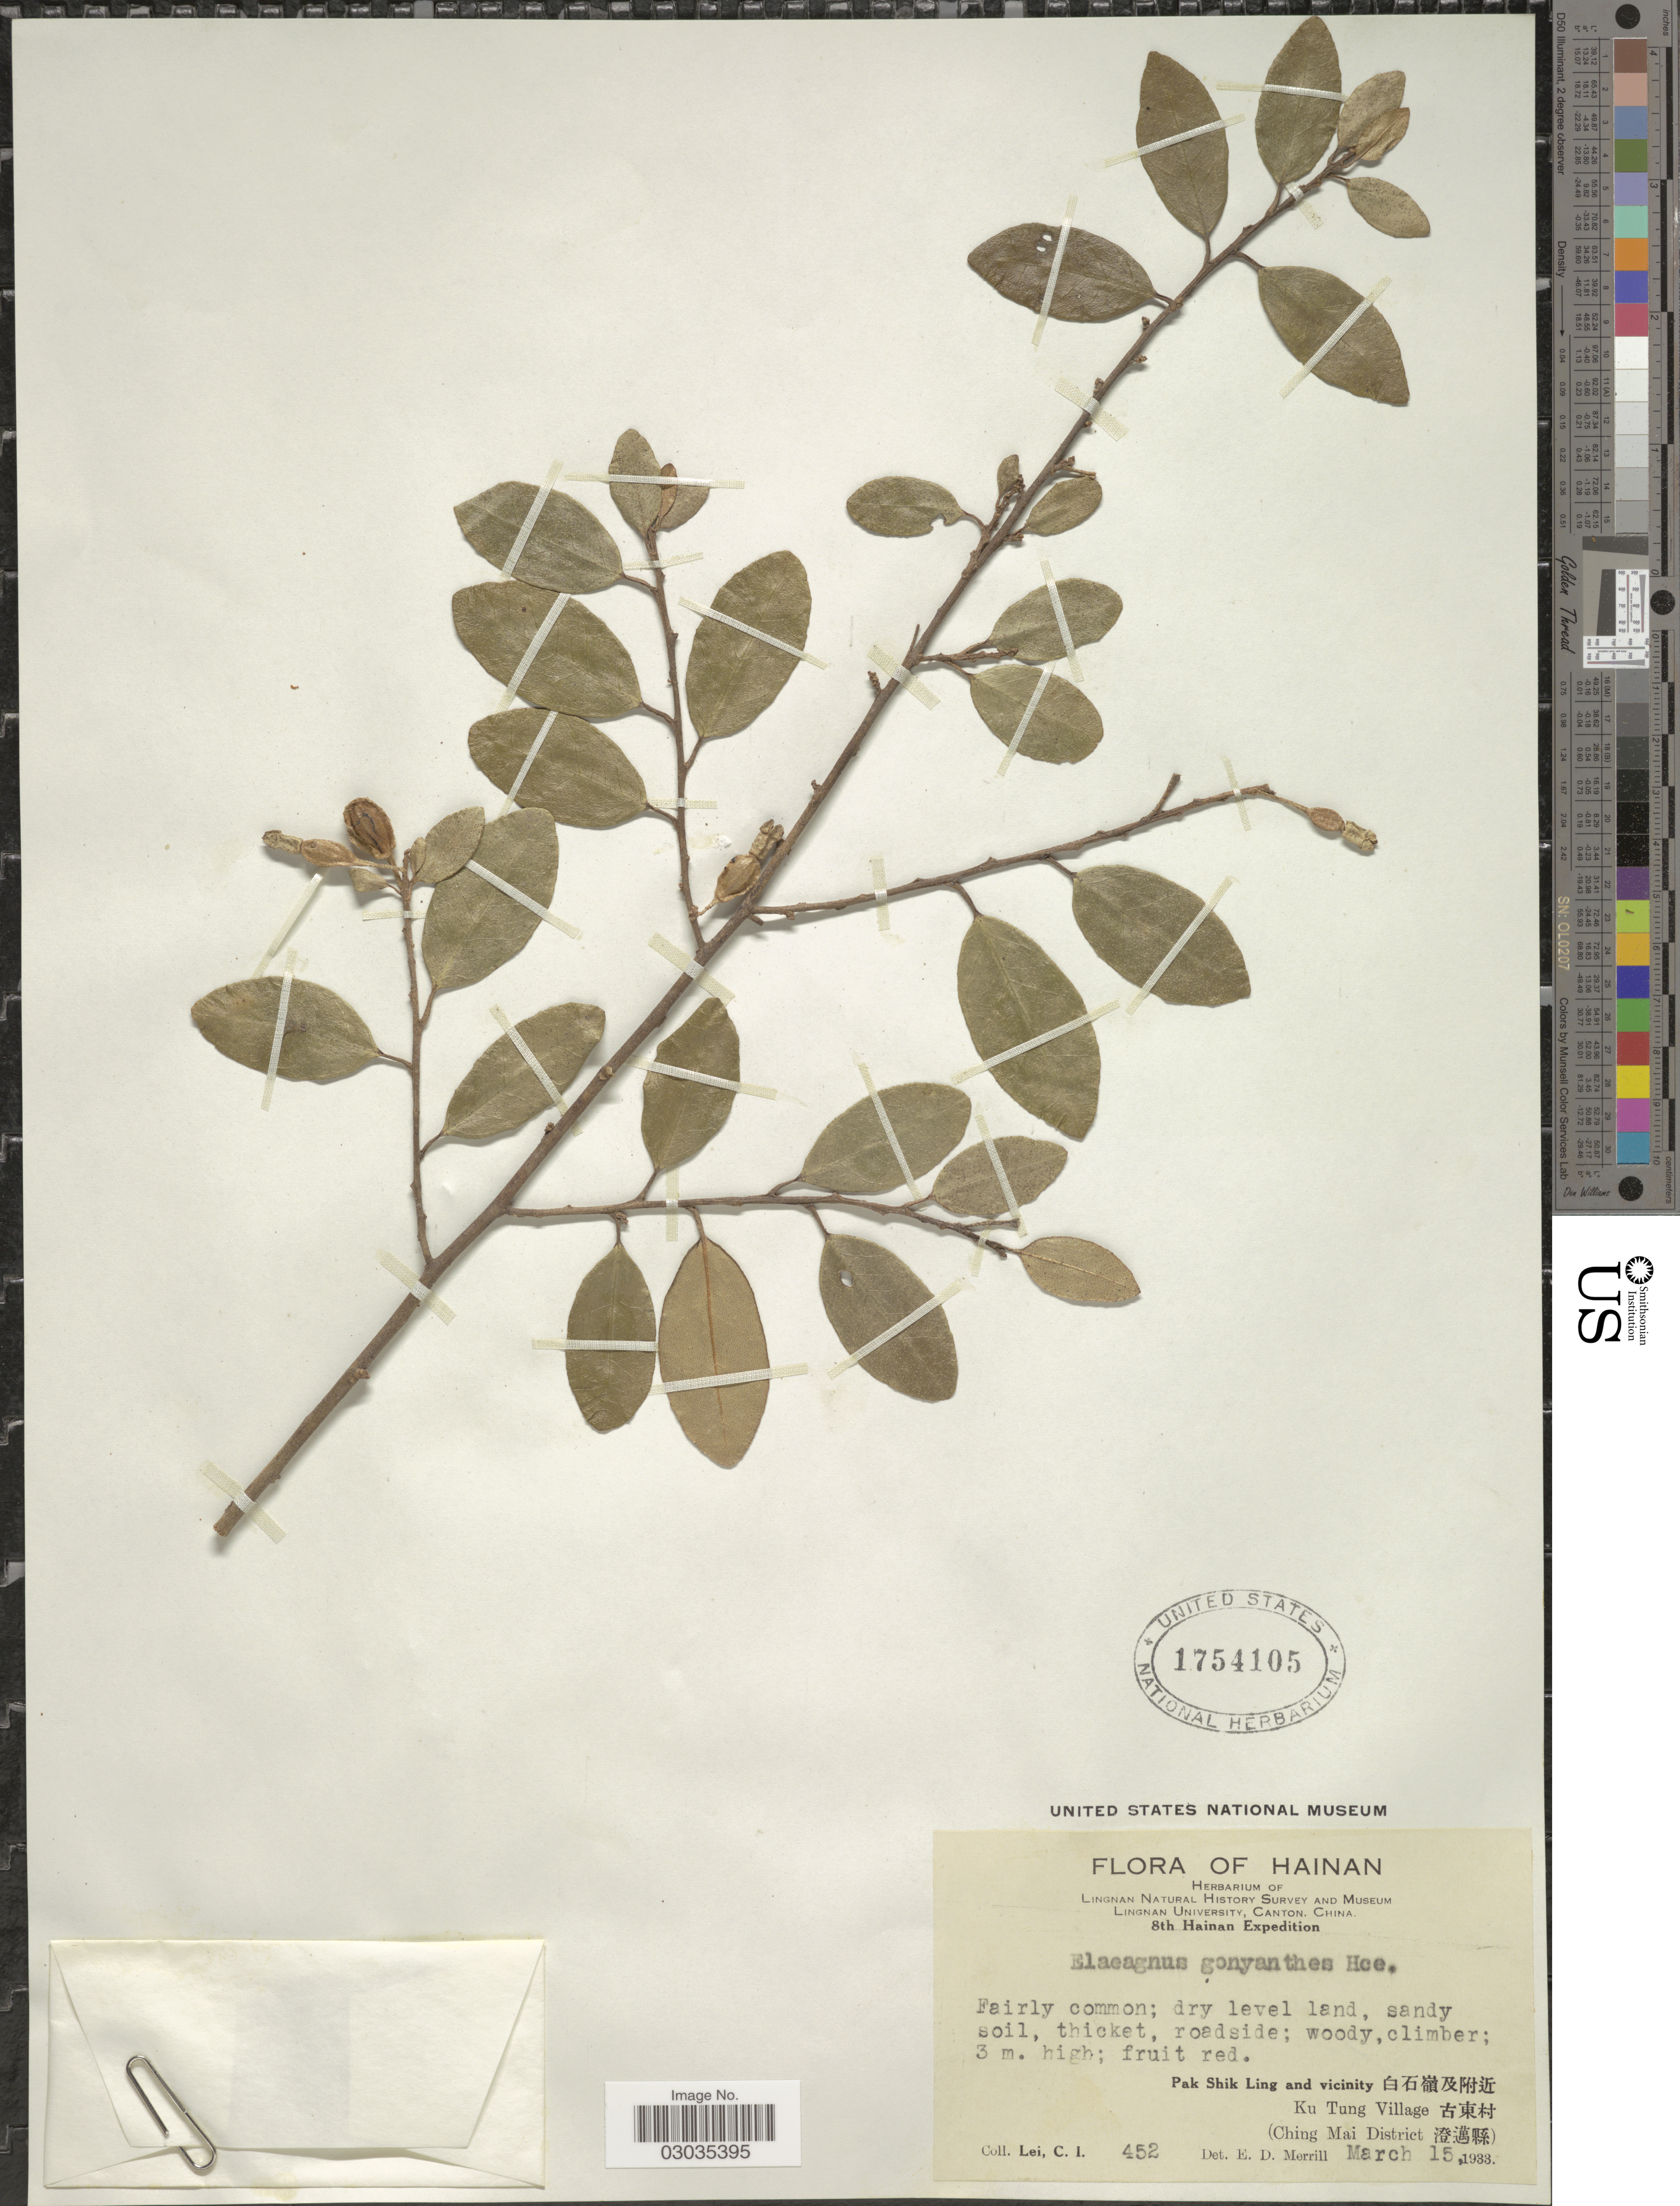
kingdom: Plantae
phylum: Tracheophyta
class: Magnoliopsida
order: Rosales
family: Elaeagnaceae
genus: Elaeagnus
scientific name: Elaeagnus gonyanthes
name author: Benth.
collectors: C. I. Lei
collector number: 452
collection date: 1933-03-15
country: China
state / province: Hainan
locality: Pak Shik Ling and vicinity, Ku Tung Village (Ching Mai District).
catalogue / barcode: US 1754105